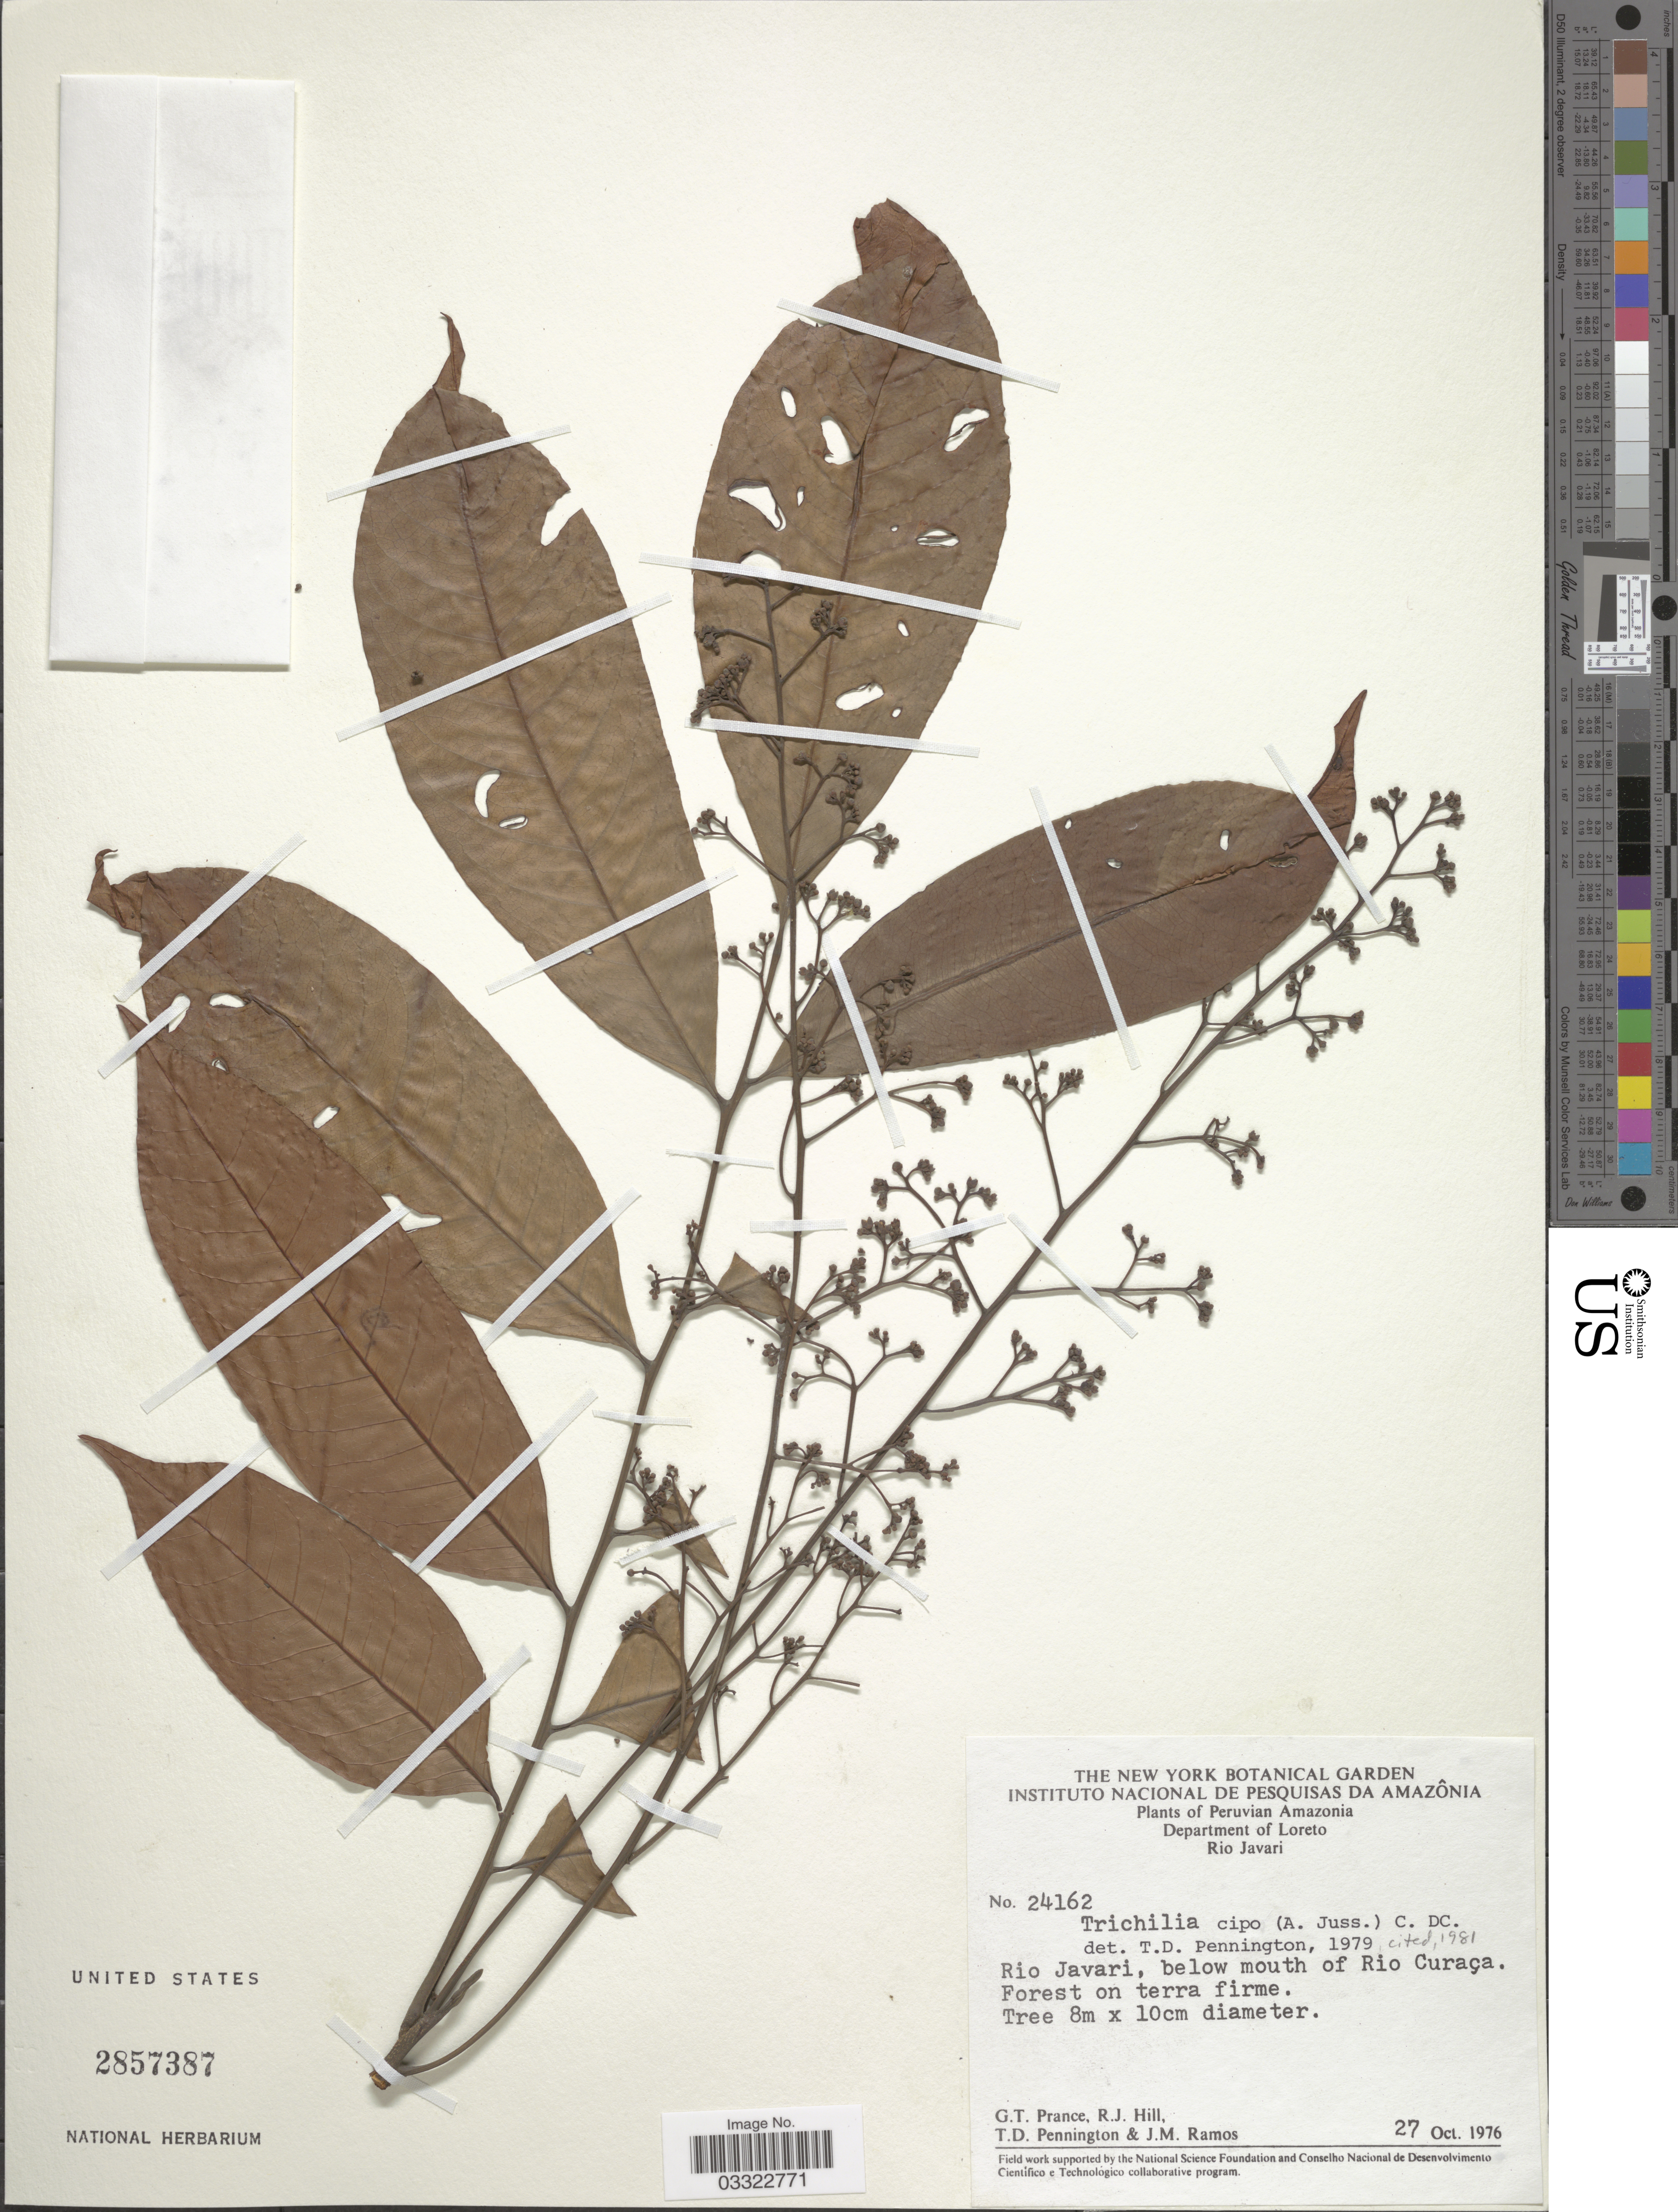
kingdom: Plantae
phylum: Tracheophyta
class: Magnoliopsida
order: Sapindales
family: Meliaceae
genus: Trichilia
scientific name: Trichilia cipo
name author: (A. Juss.) C. DC.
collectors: G. T. Prance, R. J. Hill, T. D. Pennington & J. M. Ramos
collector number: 24162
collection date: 1976-10-27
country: Peru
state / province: Loreto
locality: Peruvian Amazonia. Department of Loreto. Rio Javari, below mouth of Rio Curaça.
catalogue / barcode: US 2857387